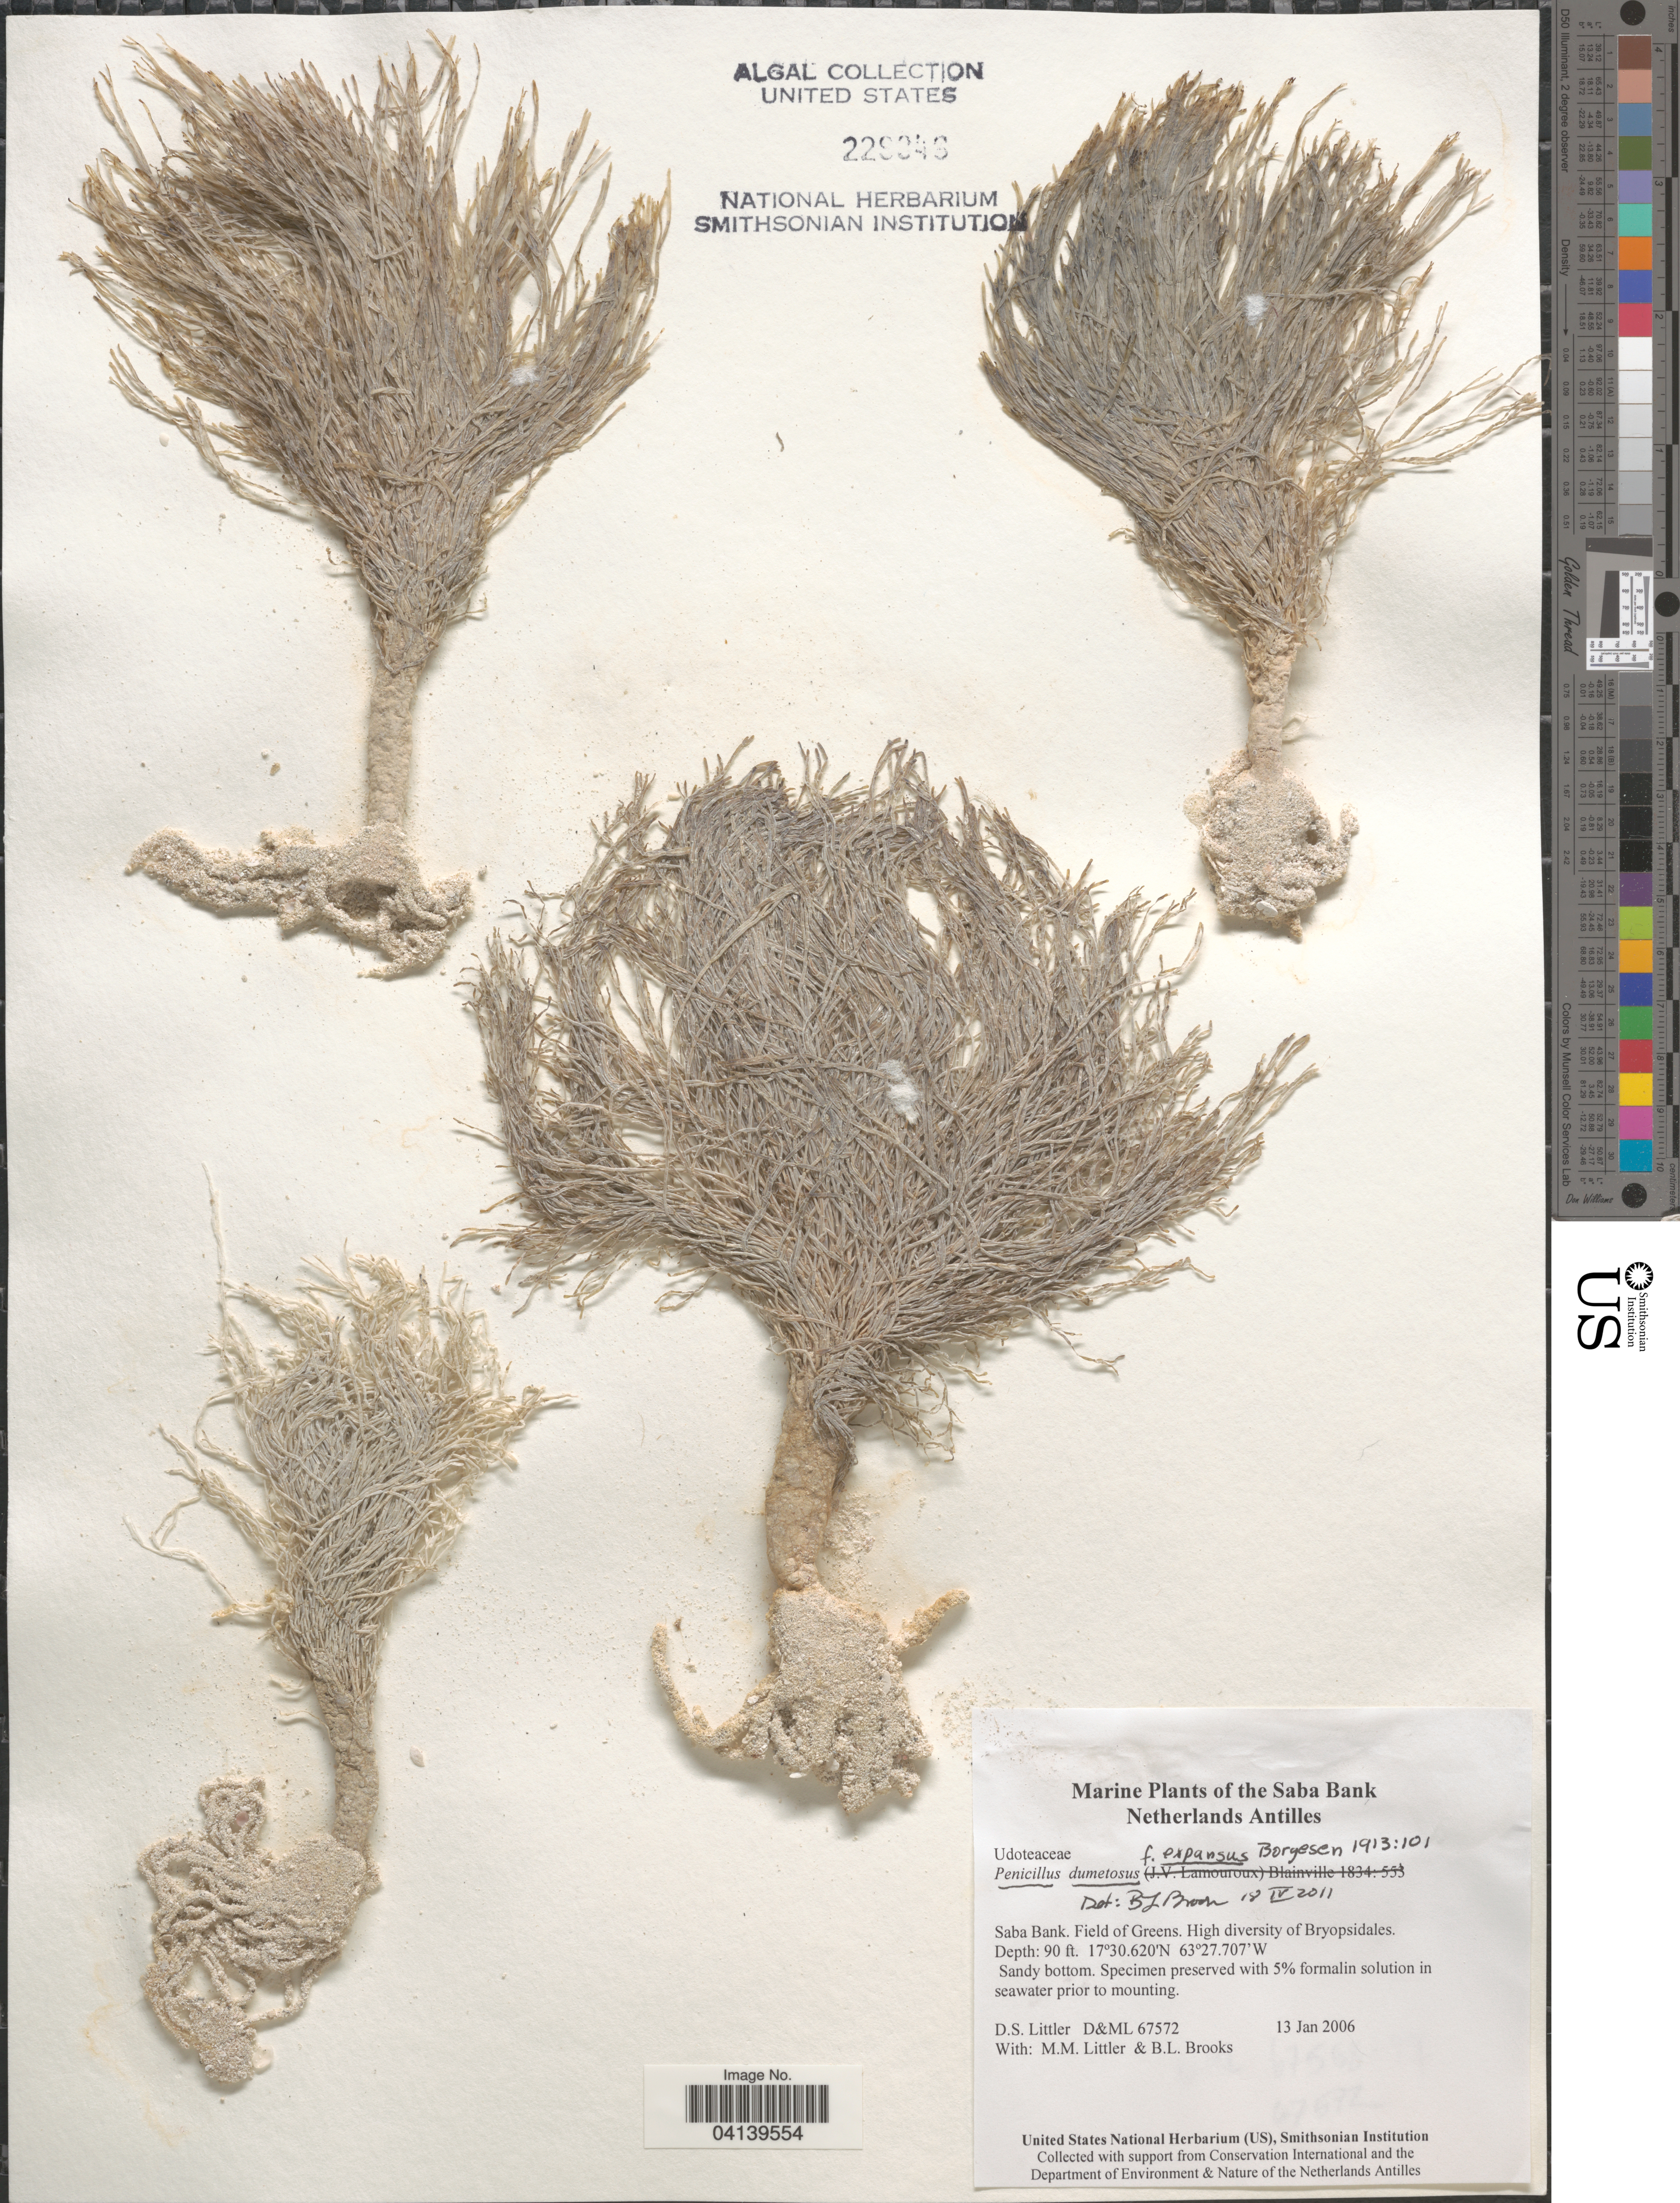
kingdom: Plantae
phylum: Chlorophyta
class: Ulvophyceae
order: Bryopsidales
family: Udoteaceae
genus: Penicillus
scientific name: Penicillus dumetosus f. expansus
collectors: D. S. Littler & B. Brooks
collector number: D&ML67572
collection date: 2006-01-13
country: Netherlands Antilles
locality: Saba Bank. Field of Greens.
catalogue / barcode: US 229346